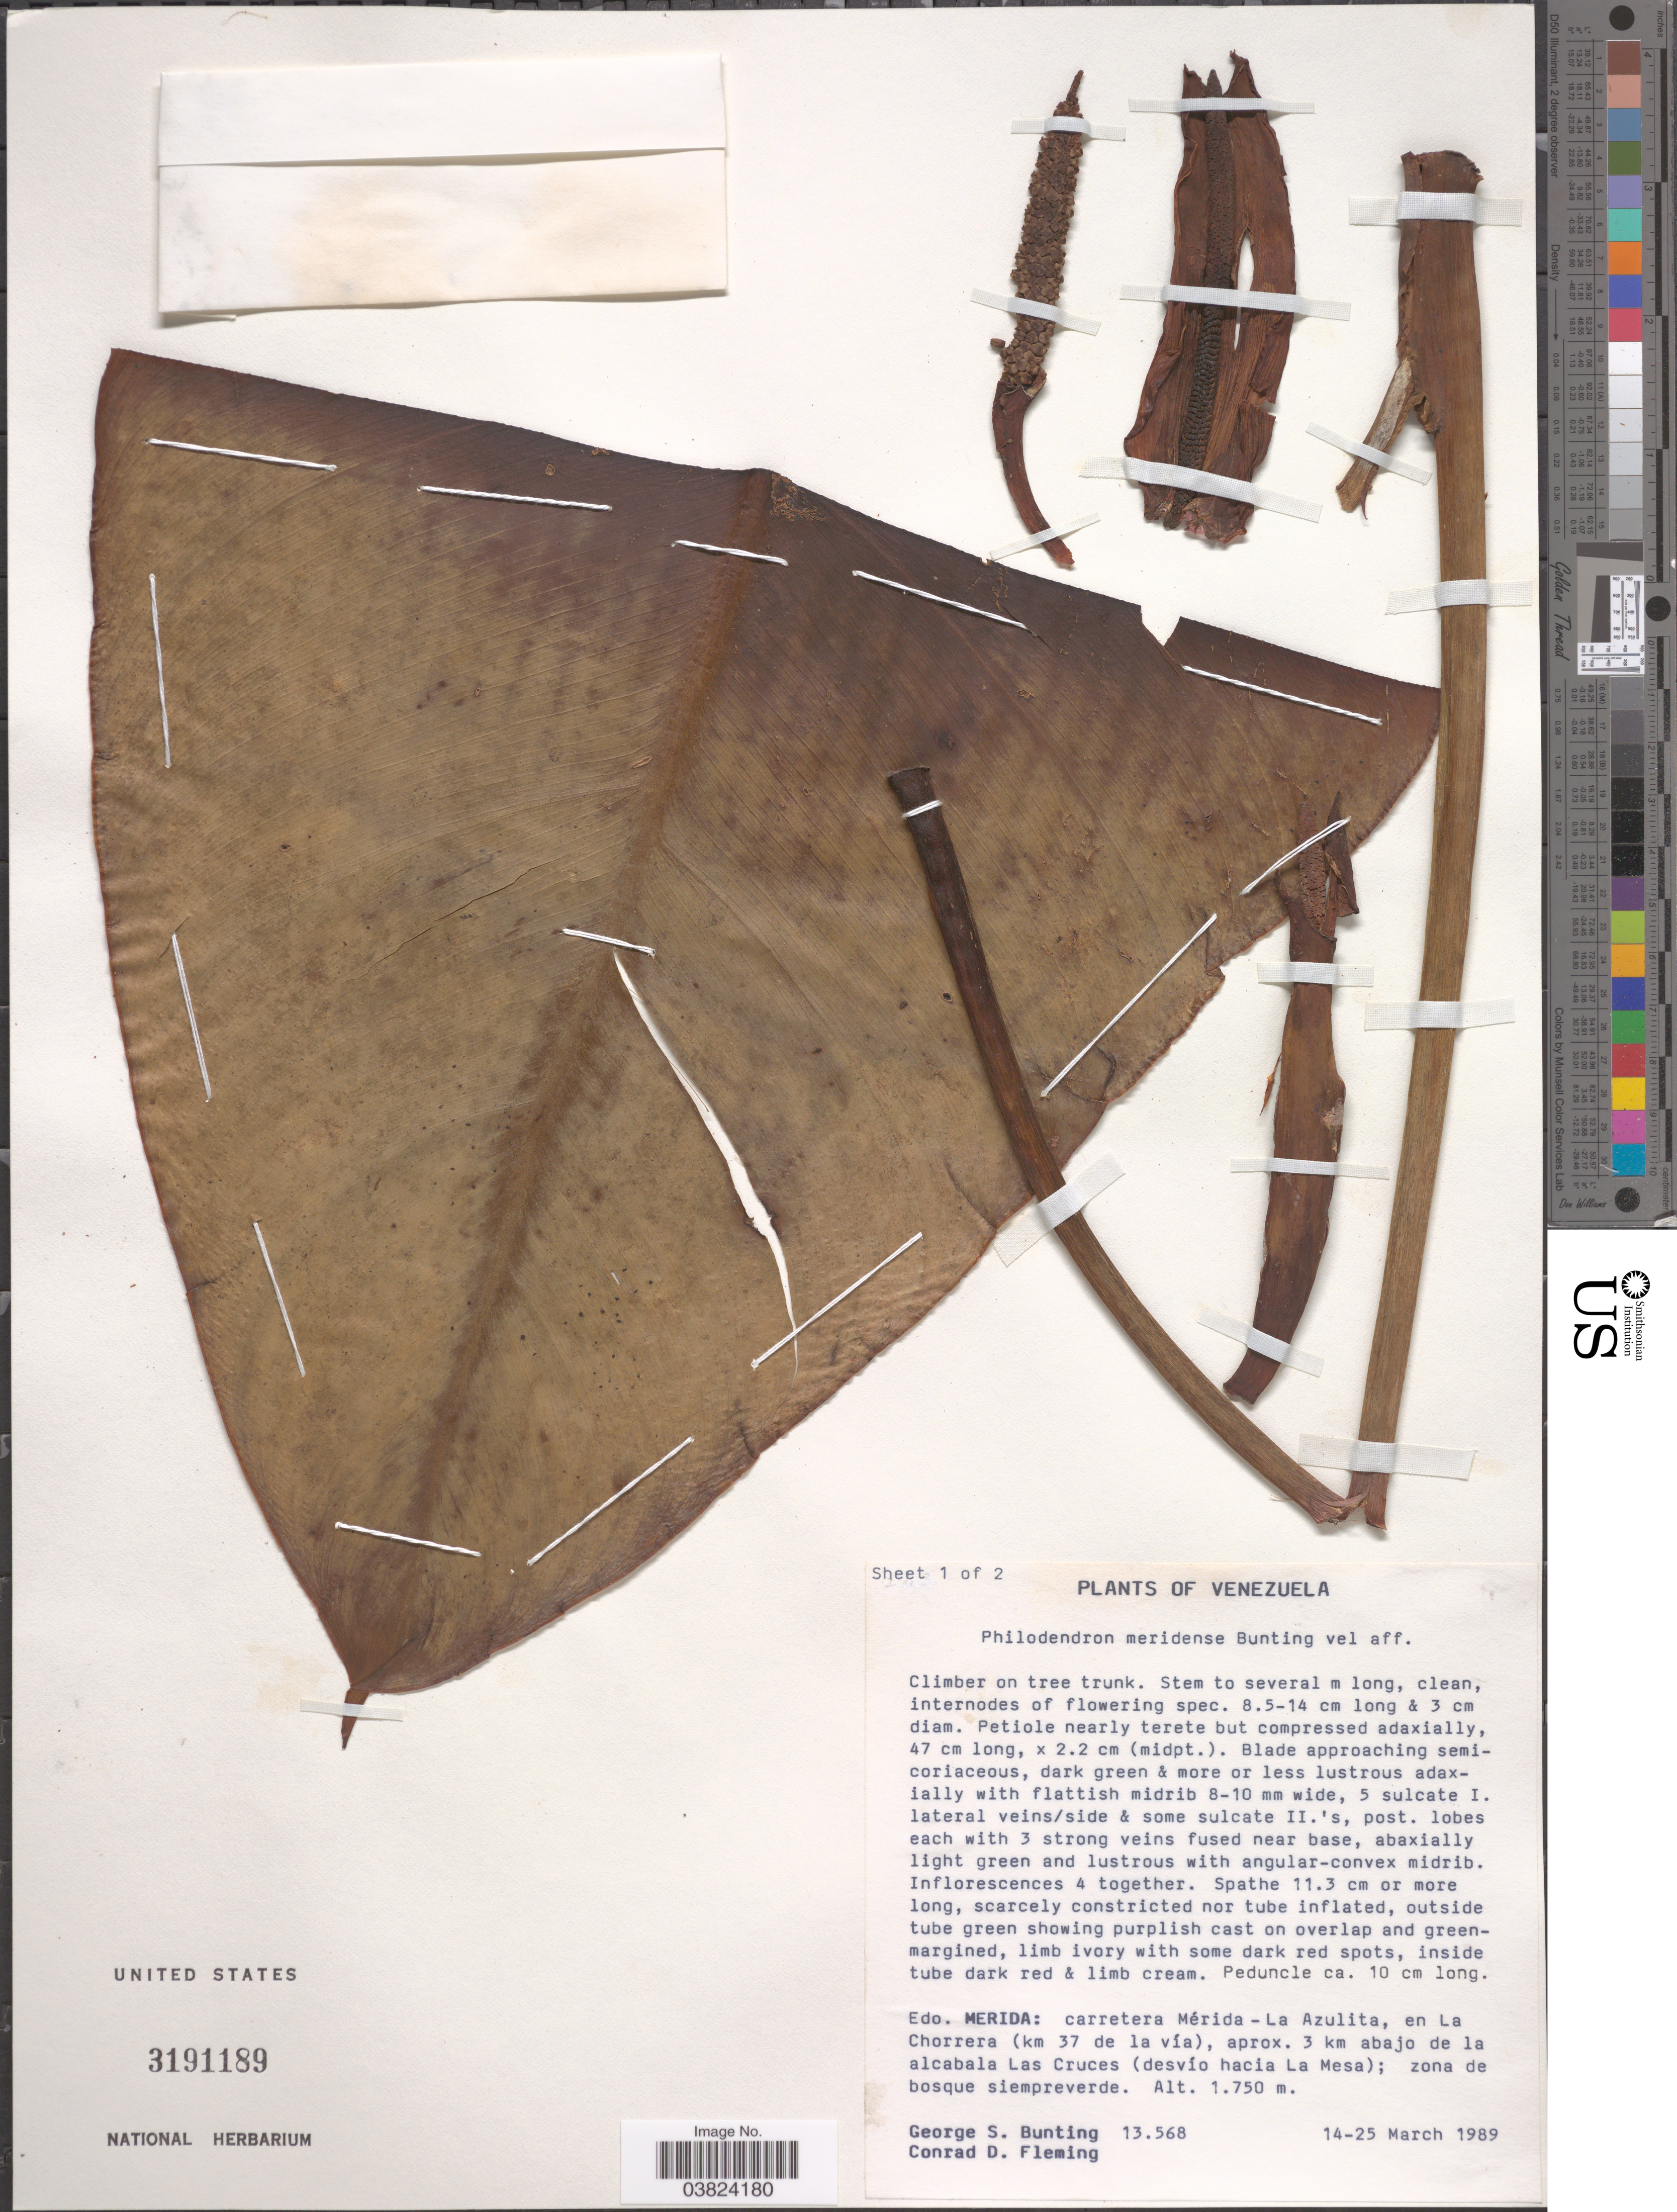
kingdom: Plantae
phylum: Tracheophyta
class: Liliopsida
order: Alismatales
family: Araceae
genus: Philodendron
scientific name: Philodendron meridense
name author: G.S. Bunting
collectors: G. S. Bunting & C. Fleming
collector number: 13568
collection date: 1989-03-14/1989-03-25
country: Venezuela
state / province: Merida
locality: Edo. Merida: carretera Mérida - La Azulita, en La Chorrera (km 37 de la vía), aprox. 3 km abajo de la alcabala Las Cruces (desvío hacia La Mesa); zona de bosque siempreverde.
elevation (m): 1750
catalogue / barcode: US 3191189